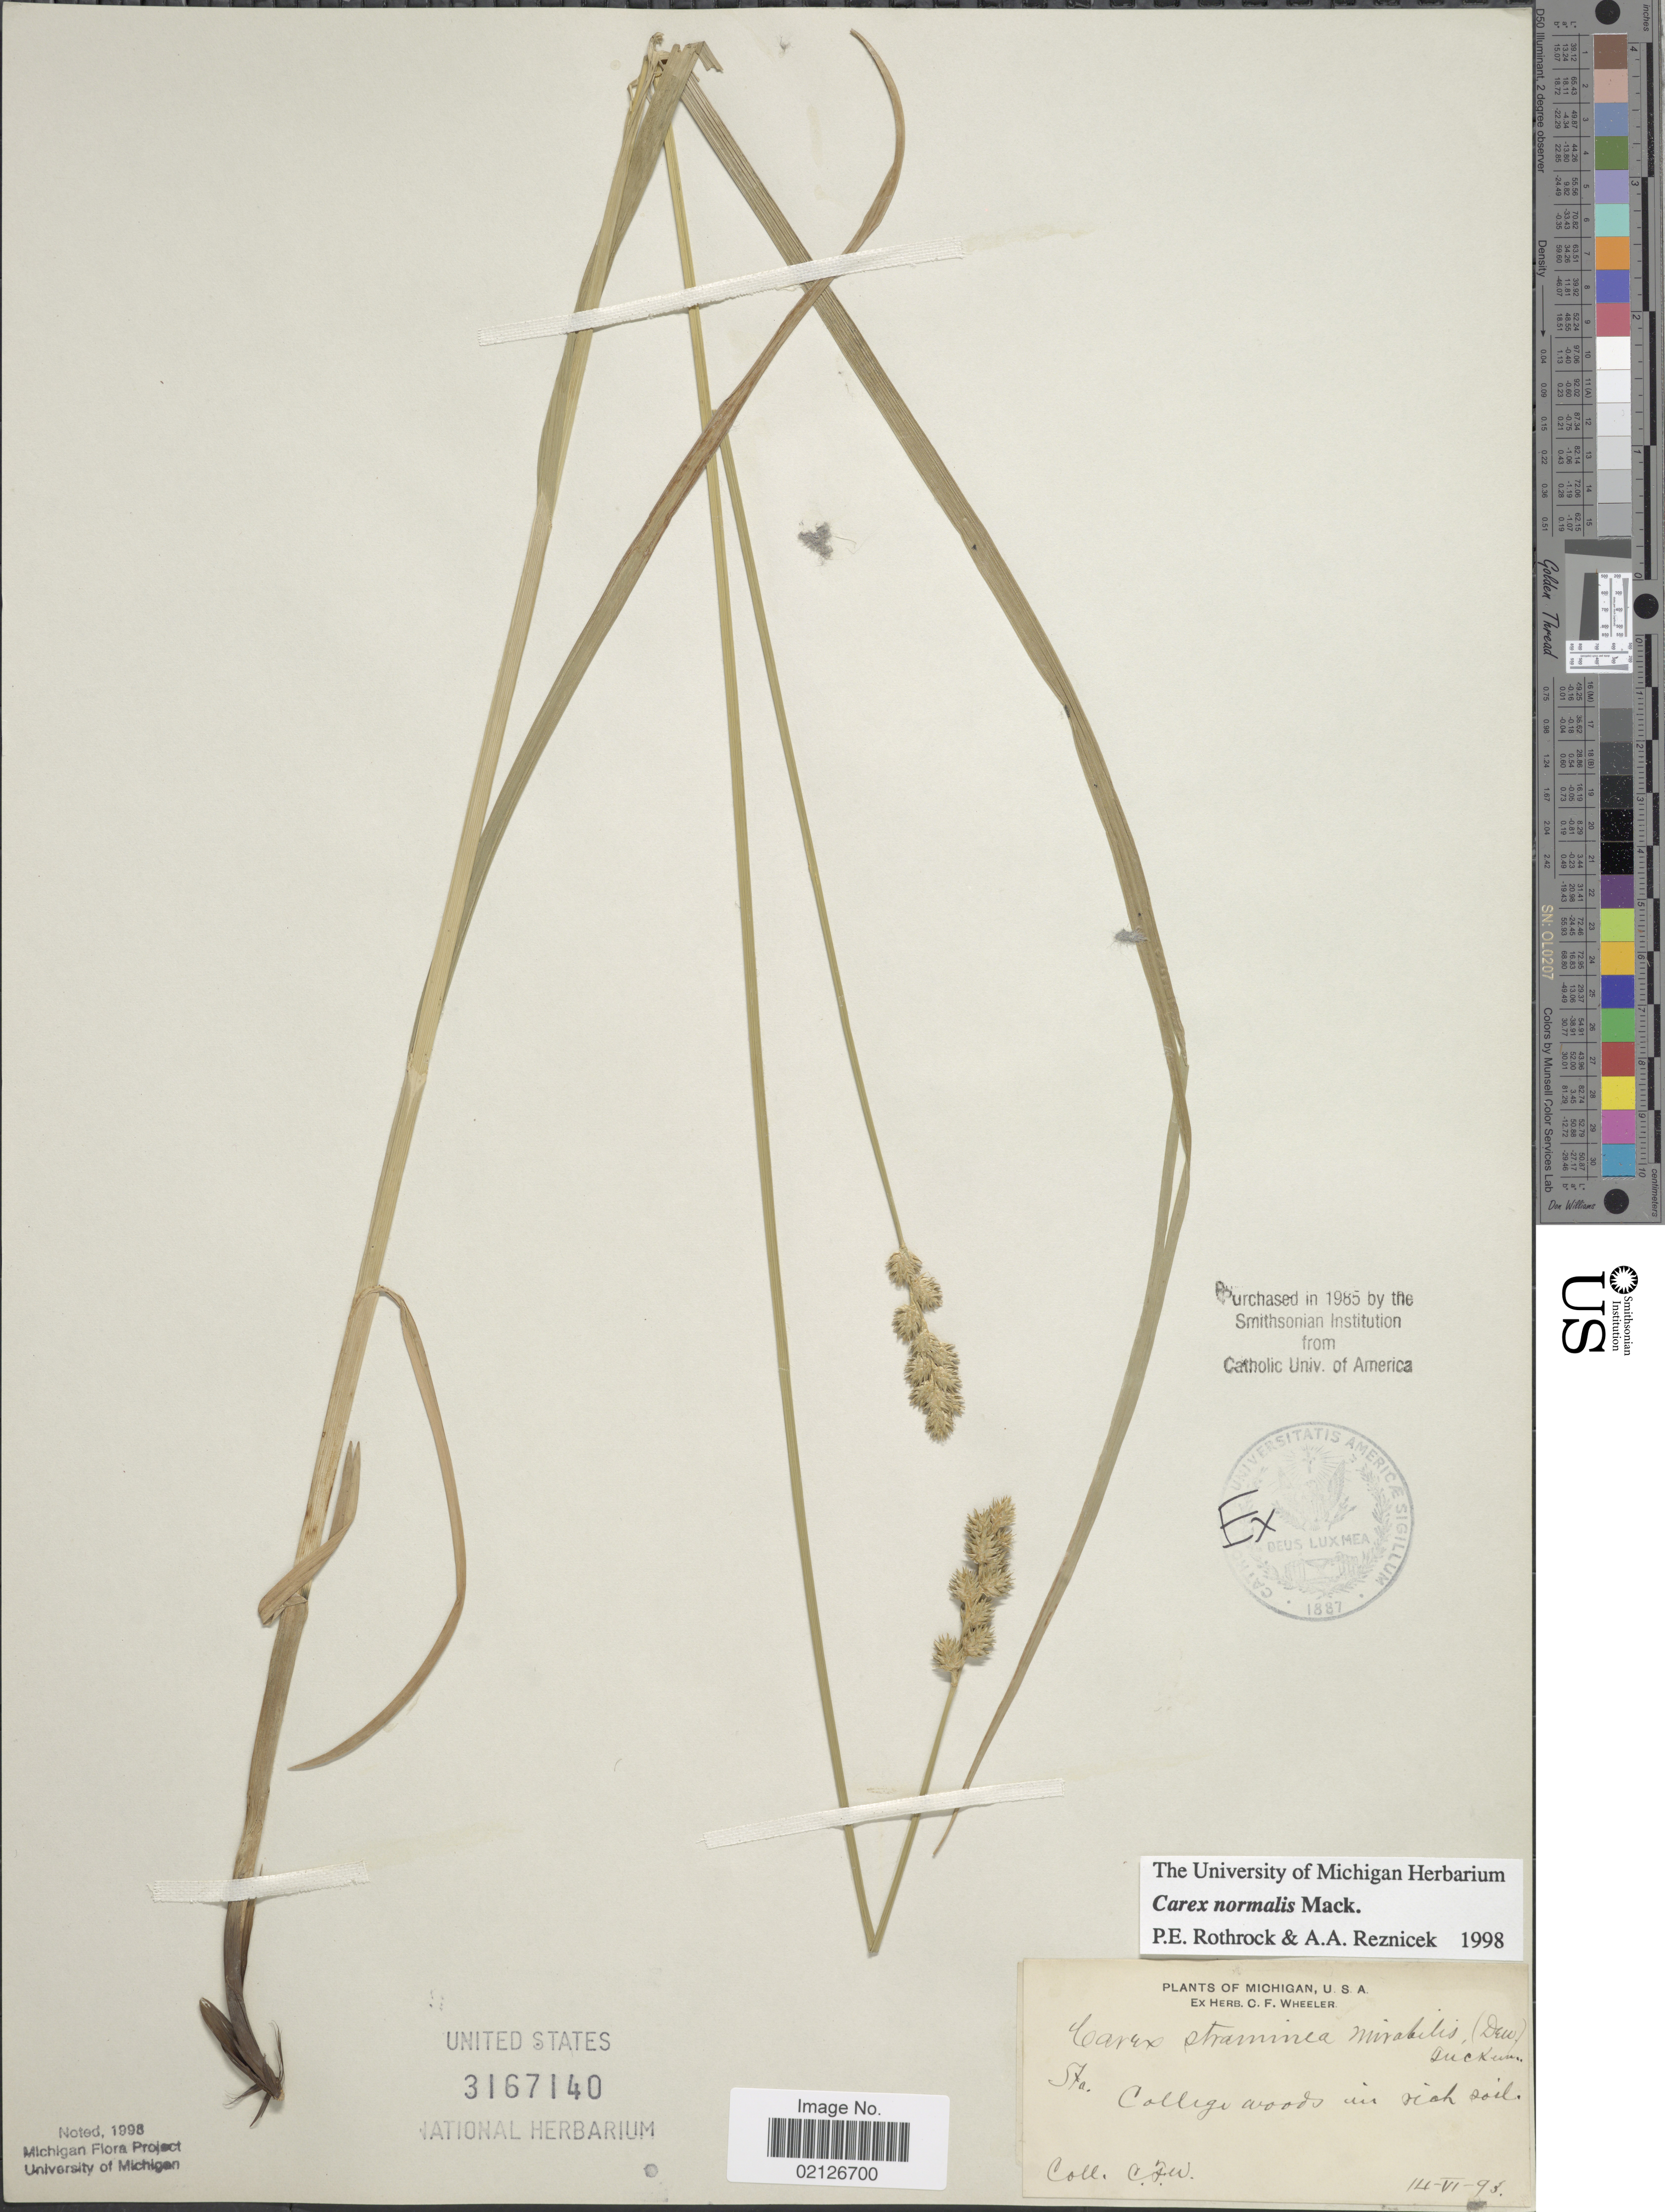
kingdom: Plantae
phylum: Tracheophyta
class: Liliopsida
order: Poales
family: Cyperaceae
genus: Carex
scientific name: Carex normalis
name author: Mack.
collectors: C. Wheeler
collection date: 1893-06-14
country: United States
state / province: Michigan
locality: Sta. College woods in rich soil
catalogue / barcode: US 3167140